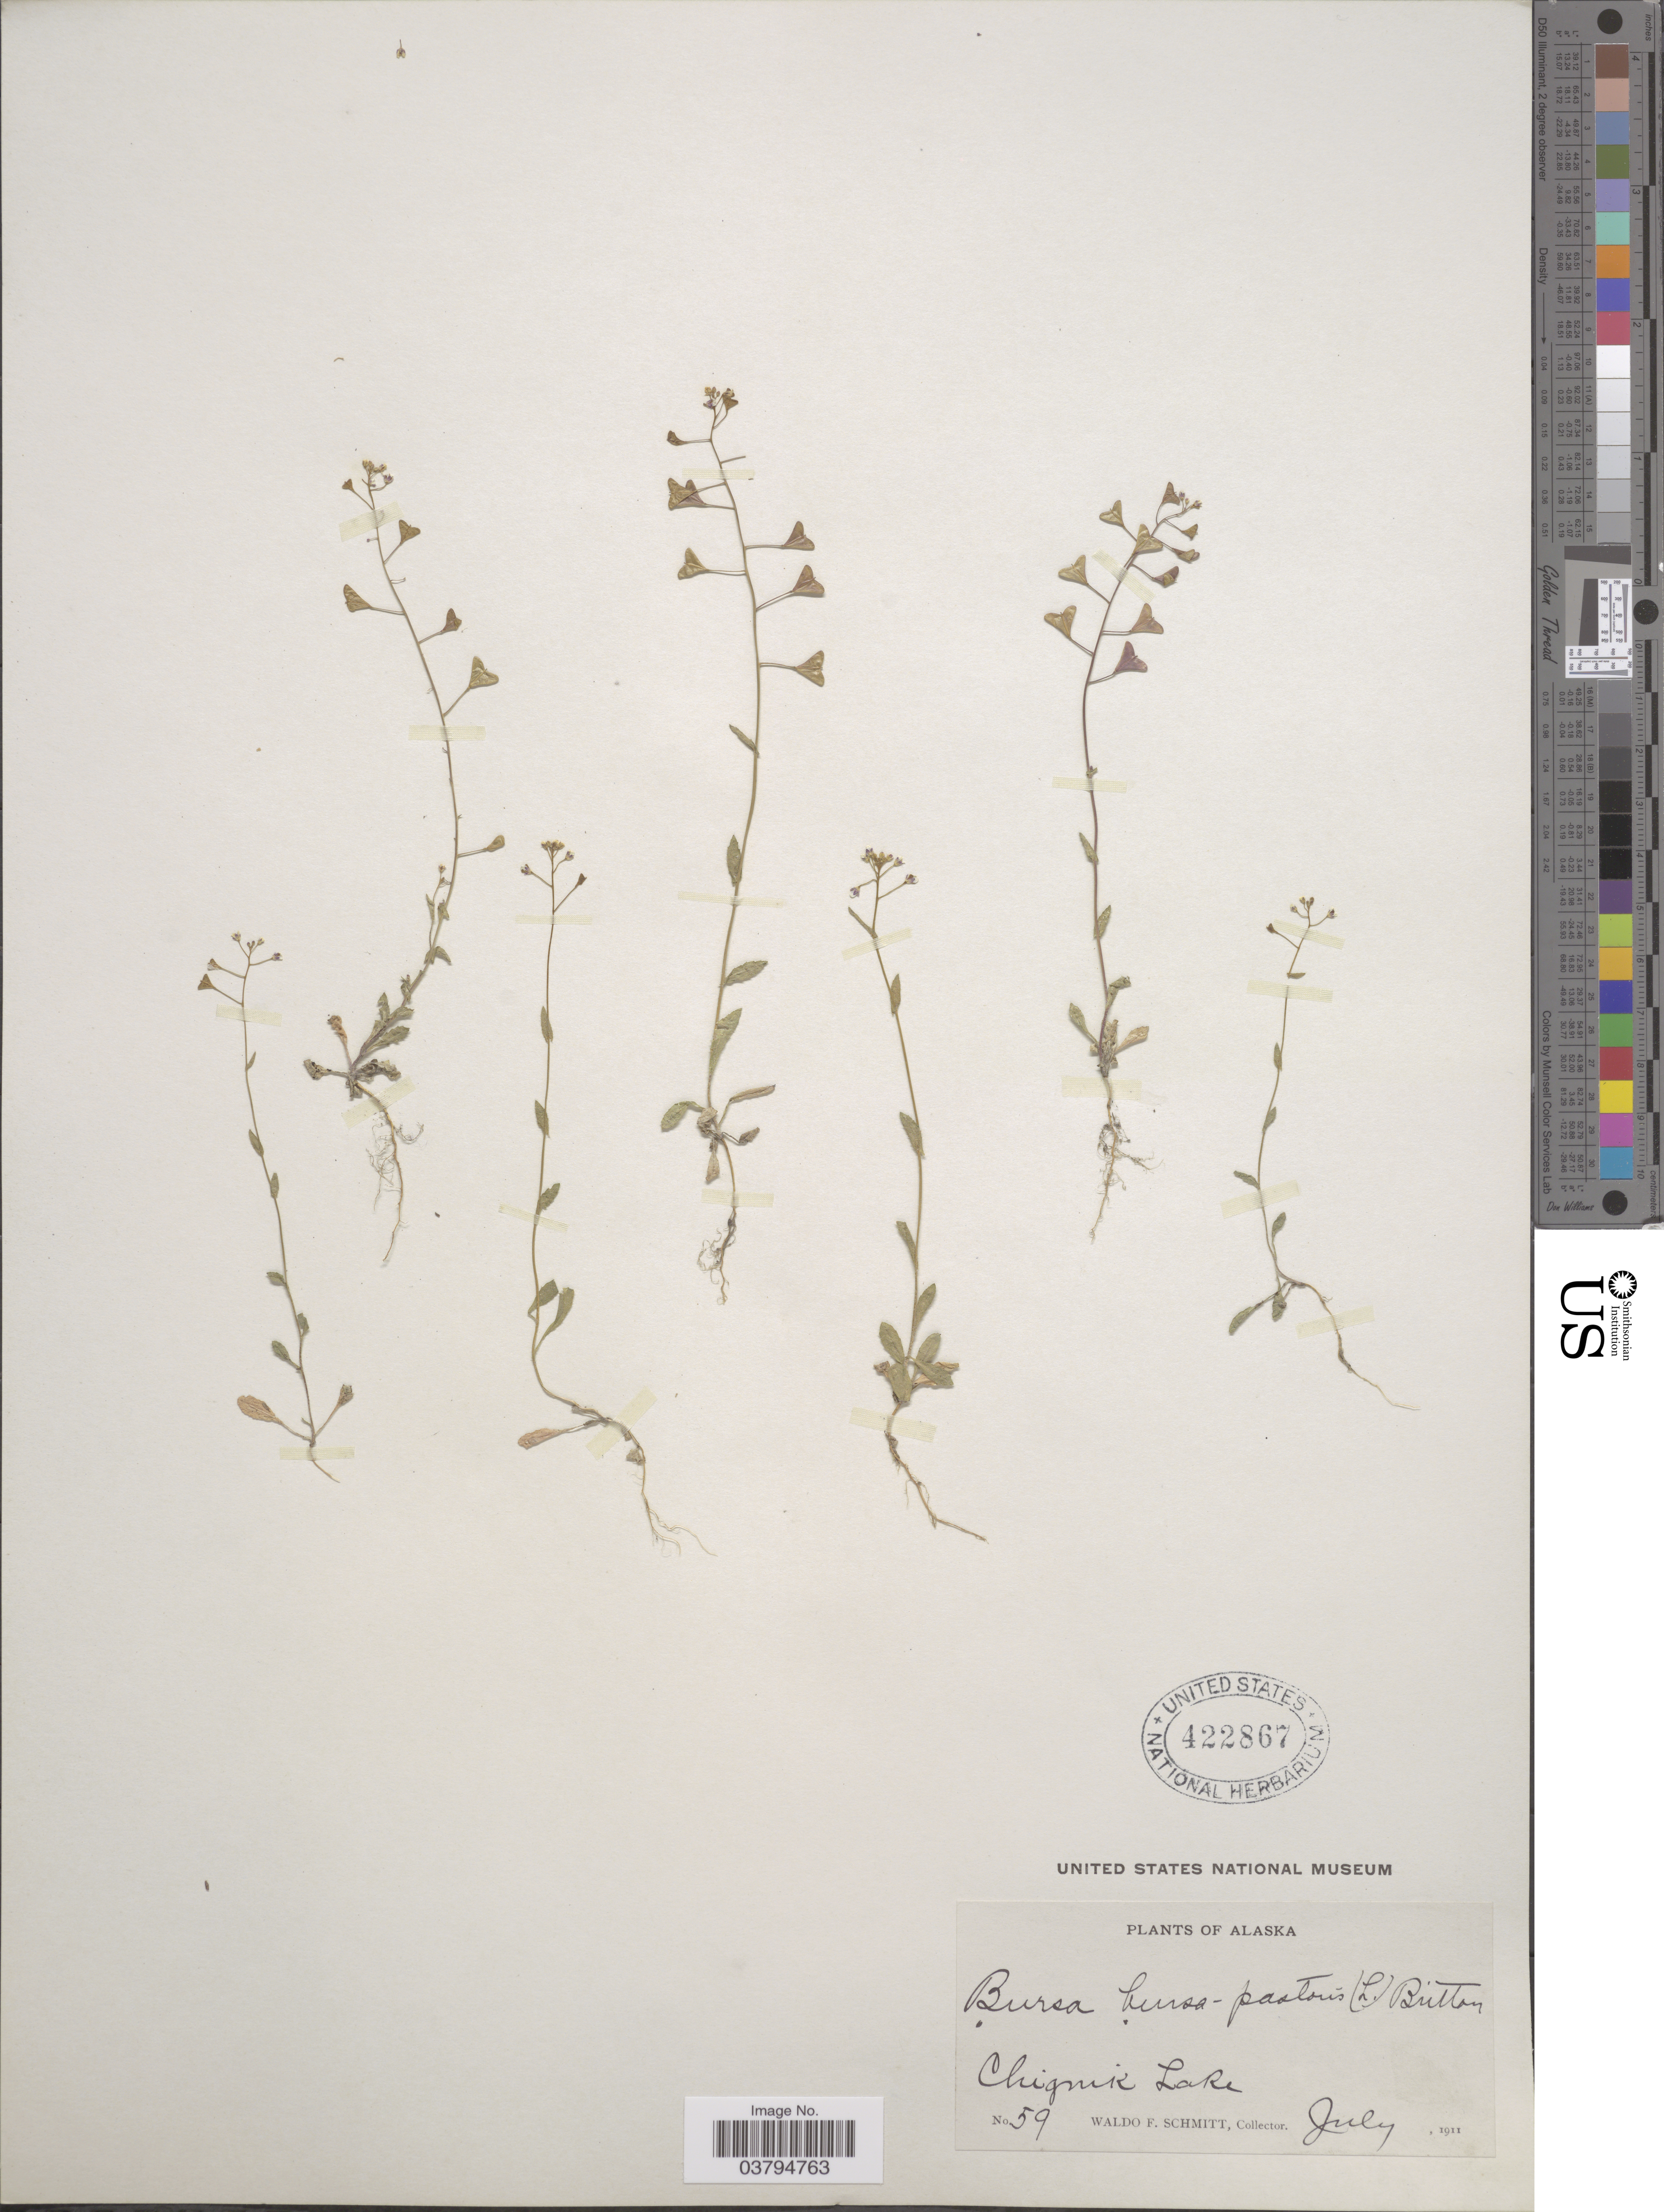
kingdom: Plantae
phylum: Tracheophyta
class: Magnoliopsida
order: Brassicales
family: Brassicaceae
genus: Capsella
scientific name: Capsella bursa-pastoris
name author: (L.) Medik.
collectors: W. F. Schmitt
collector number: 59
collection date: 1911-07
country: United States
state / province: Alaska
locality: Chignik Lake.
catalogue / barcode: US 422867